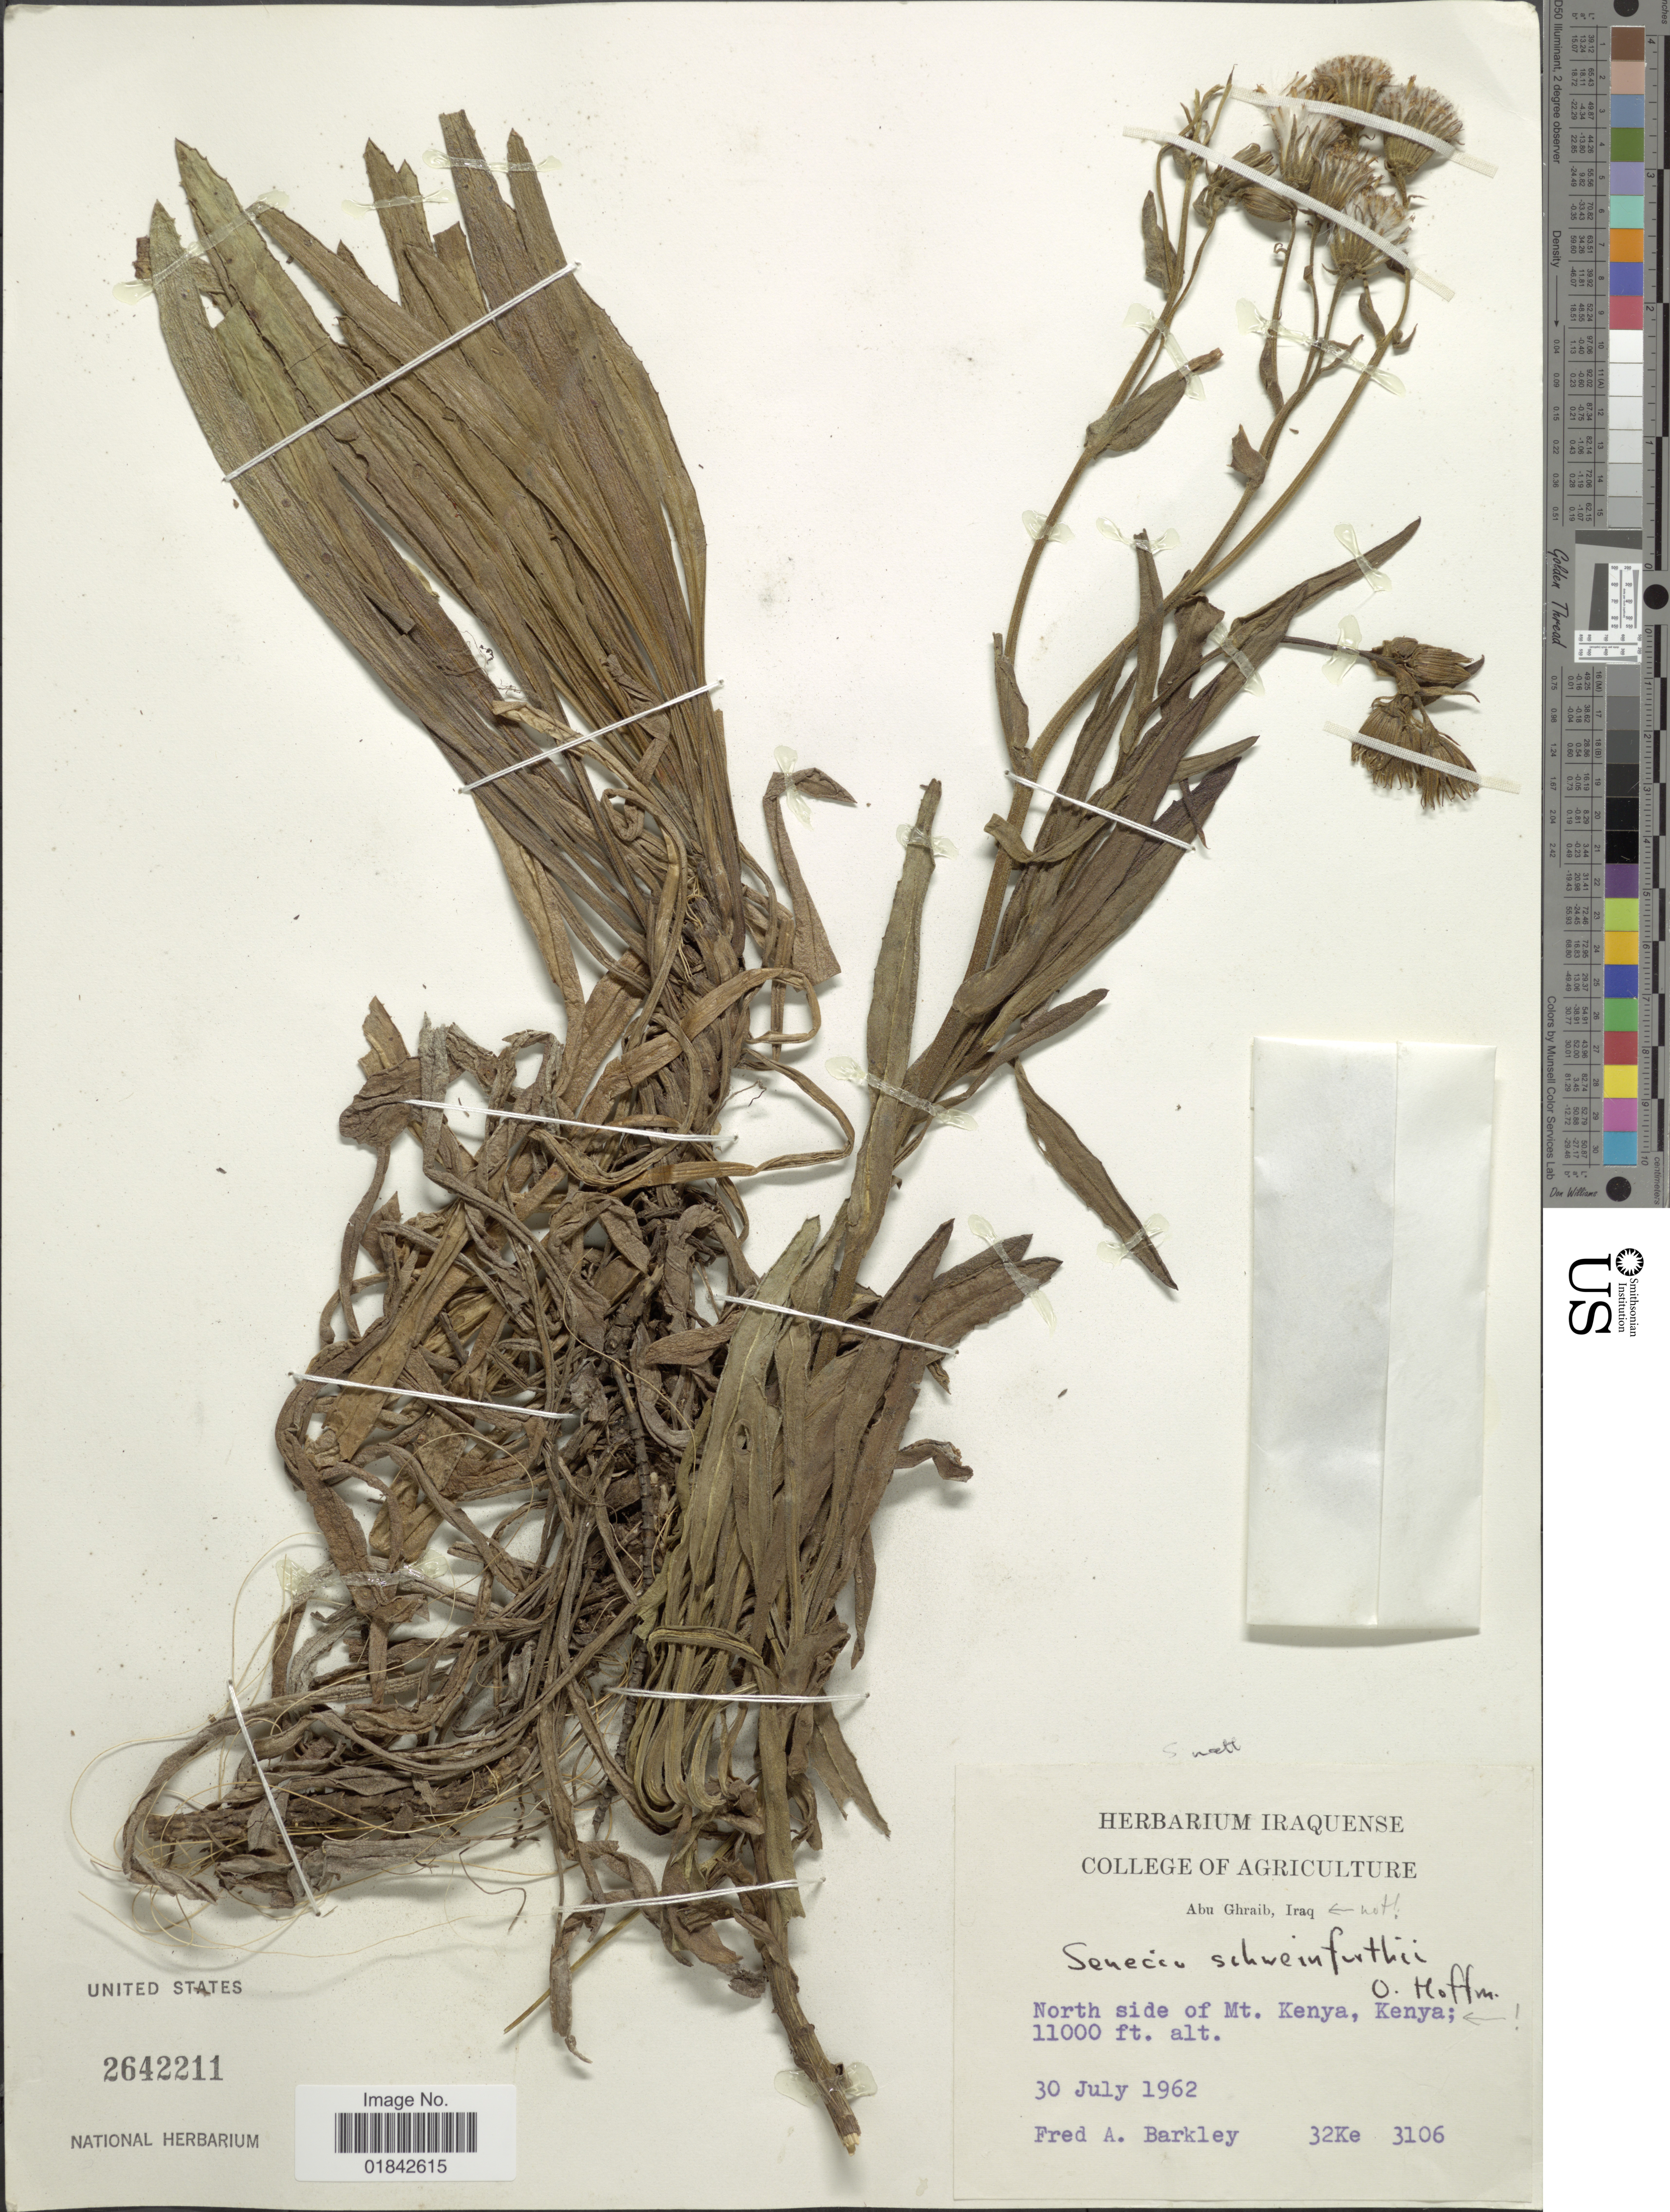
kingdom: Plantae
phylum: Tracheophyta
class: Magnoliopsida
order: Asterales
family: Asteraceae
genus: Senecio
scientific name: Senecio schweinfurthii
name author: O. Hoffm.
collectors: F. A. Barkley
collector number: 32Ke3106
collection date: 1962-07-30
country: Kenya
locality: North side of Mt. Kenya, Kenya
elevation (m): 3353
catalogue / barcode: US 2642211